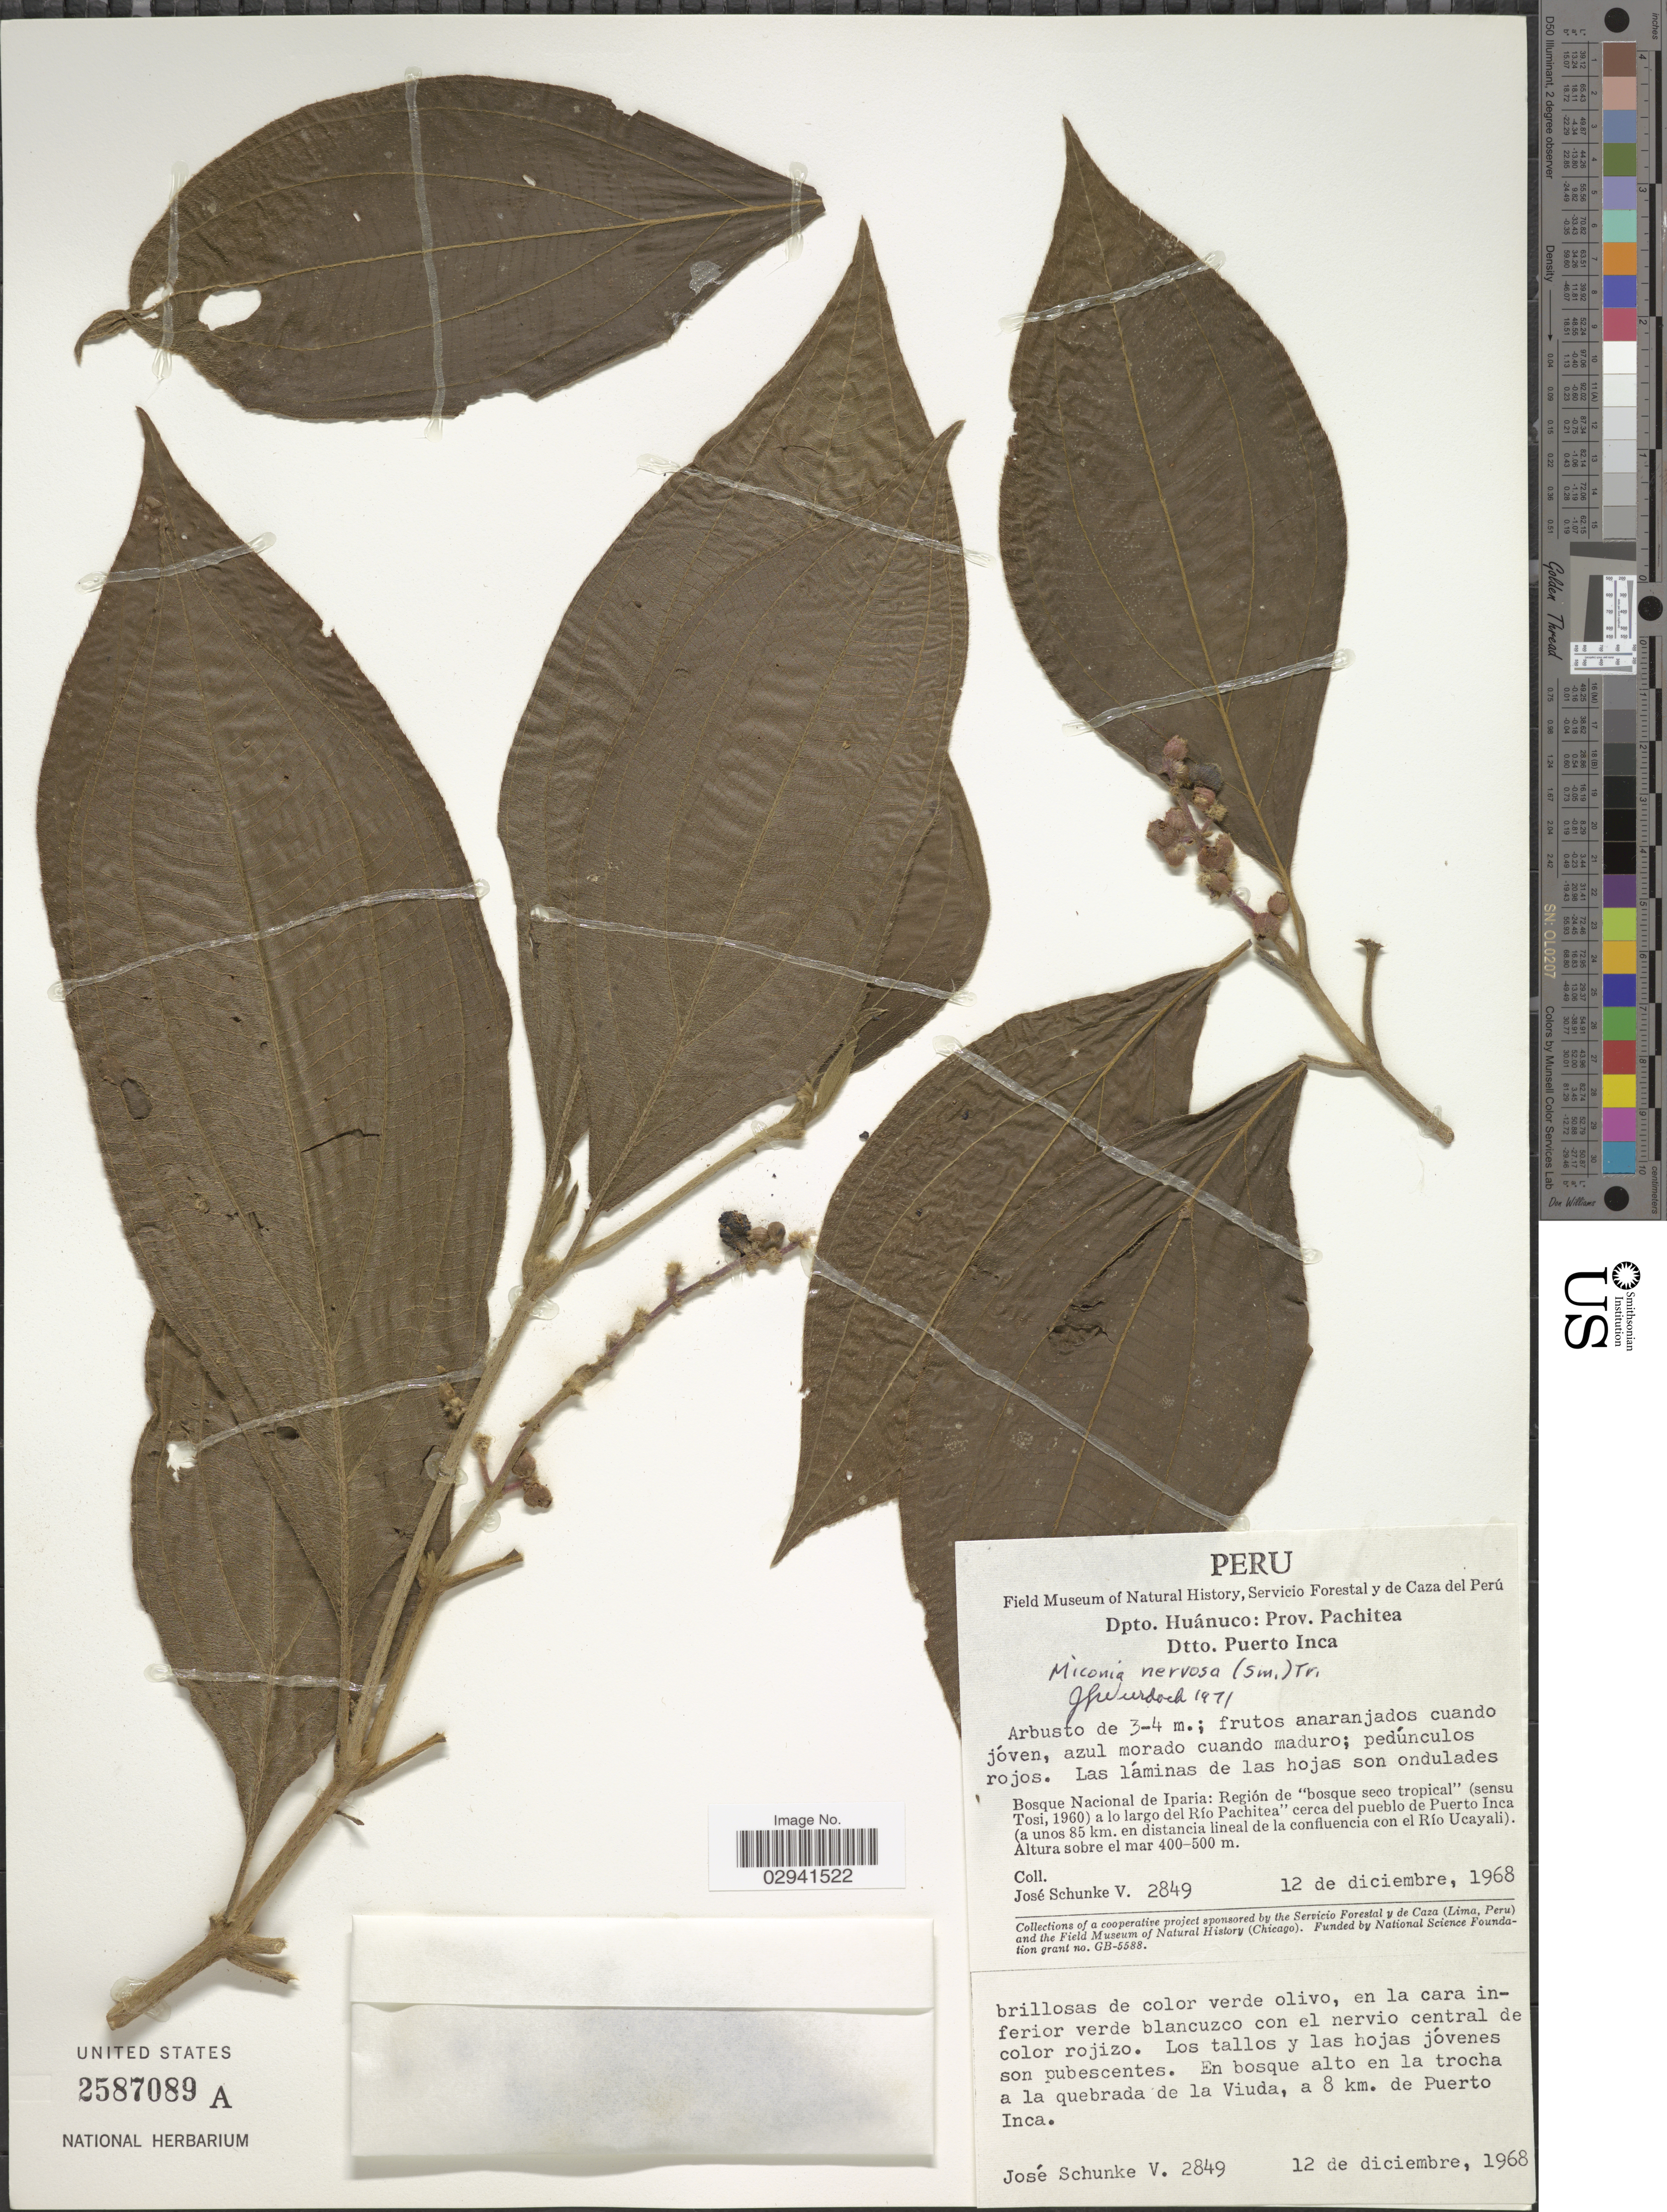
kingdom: Plantae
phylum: Tracheophyta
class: Magnoliopsida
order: Myrtales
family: Melastomataceae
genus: Miconia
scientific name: Miconia nervosa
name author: (Sm.) Triana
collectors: J. Schunke Vigo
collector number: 2849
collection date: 1968-12-12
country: Peru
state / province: Huánuco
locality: Dpto. Huánuco, Prov. Pachitea, Dtto. Puerto Inca, En bosque alto en la trocha a la quebrada de la Viuda, a 8 km. de Puerto Inca.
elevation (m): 400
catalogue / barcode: US 2587089A